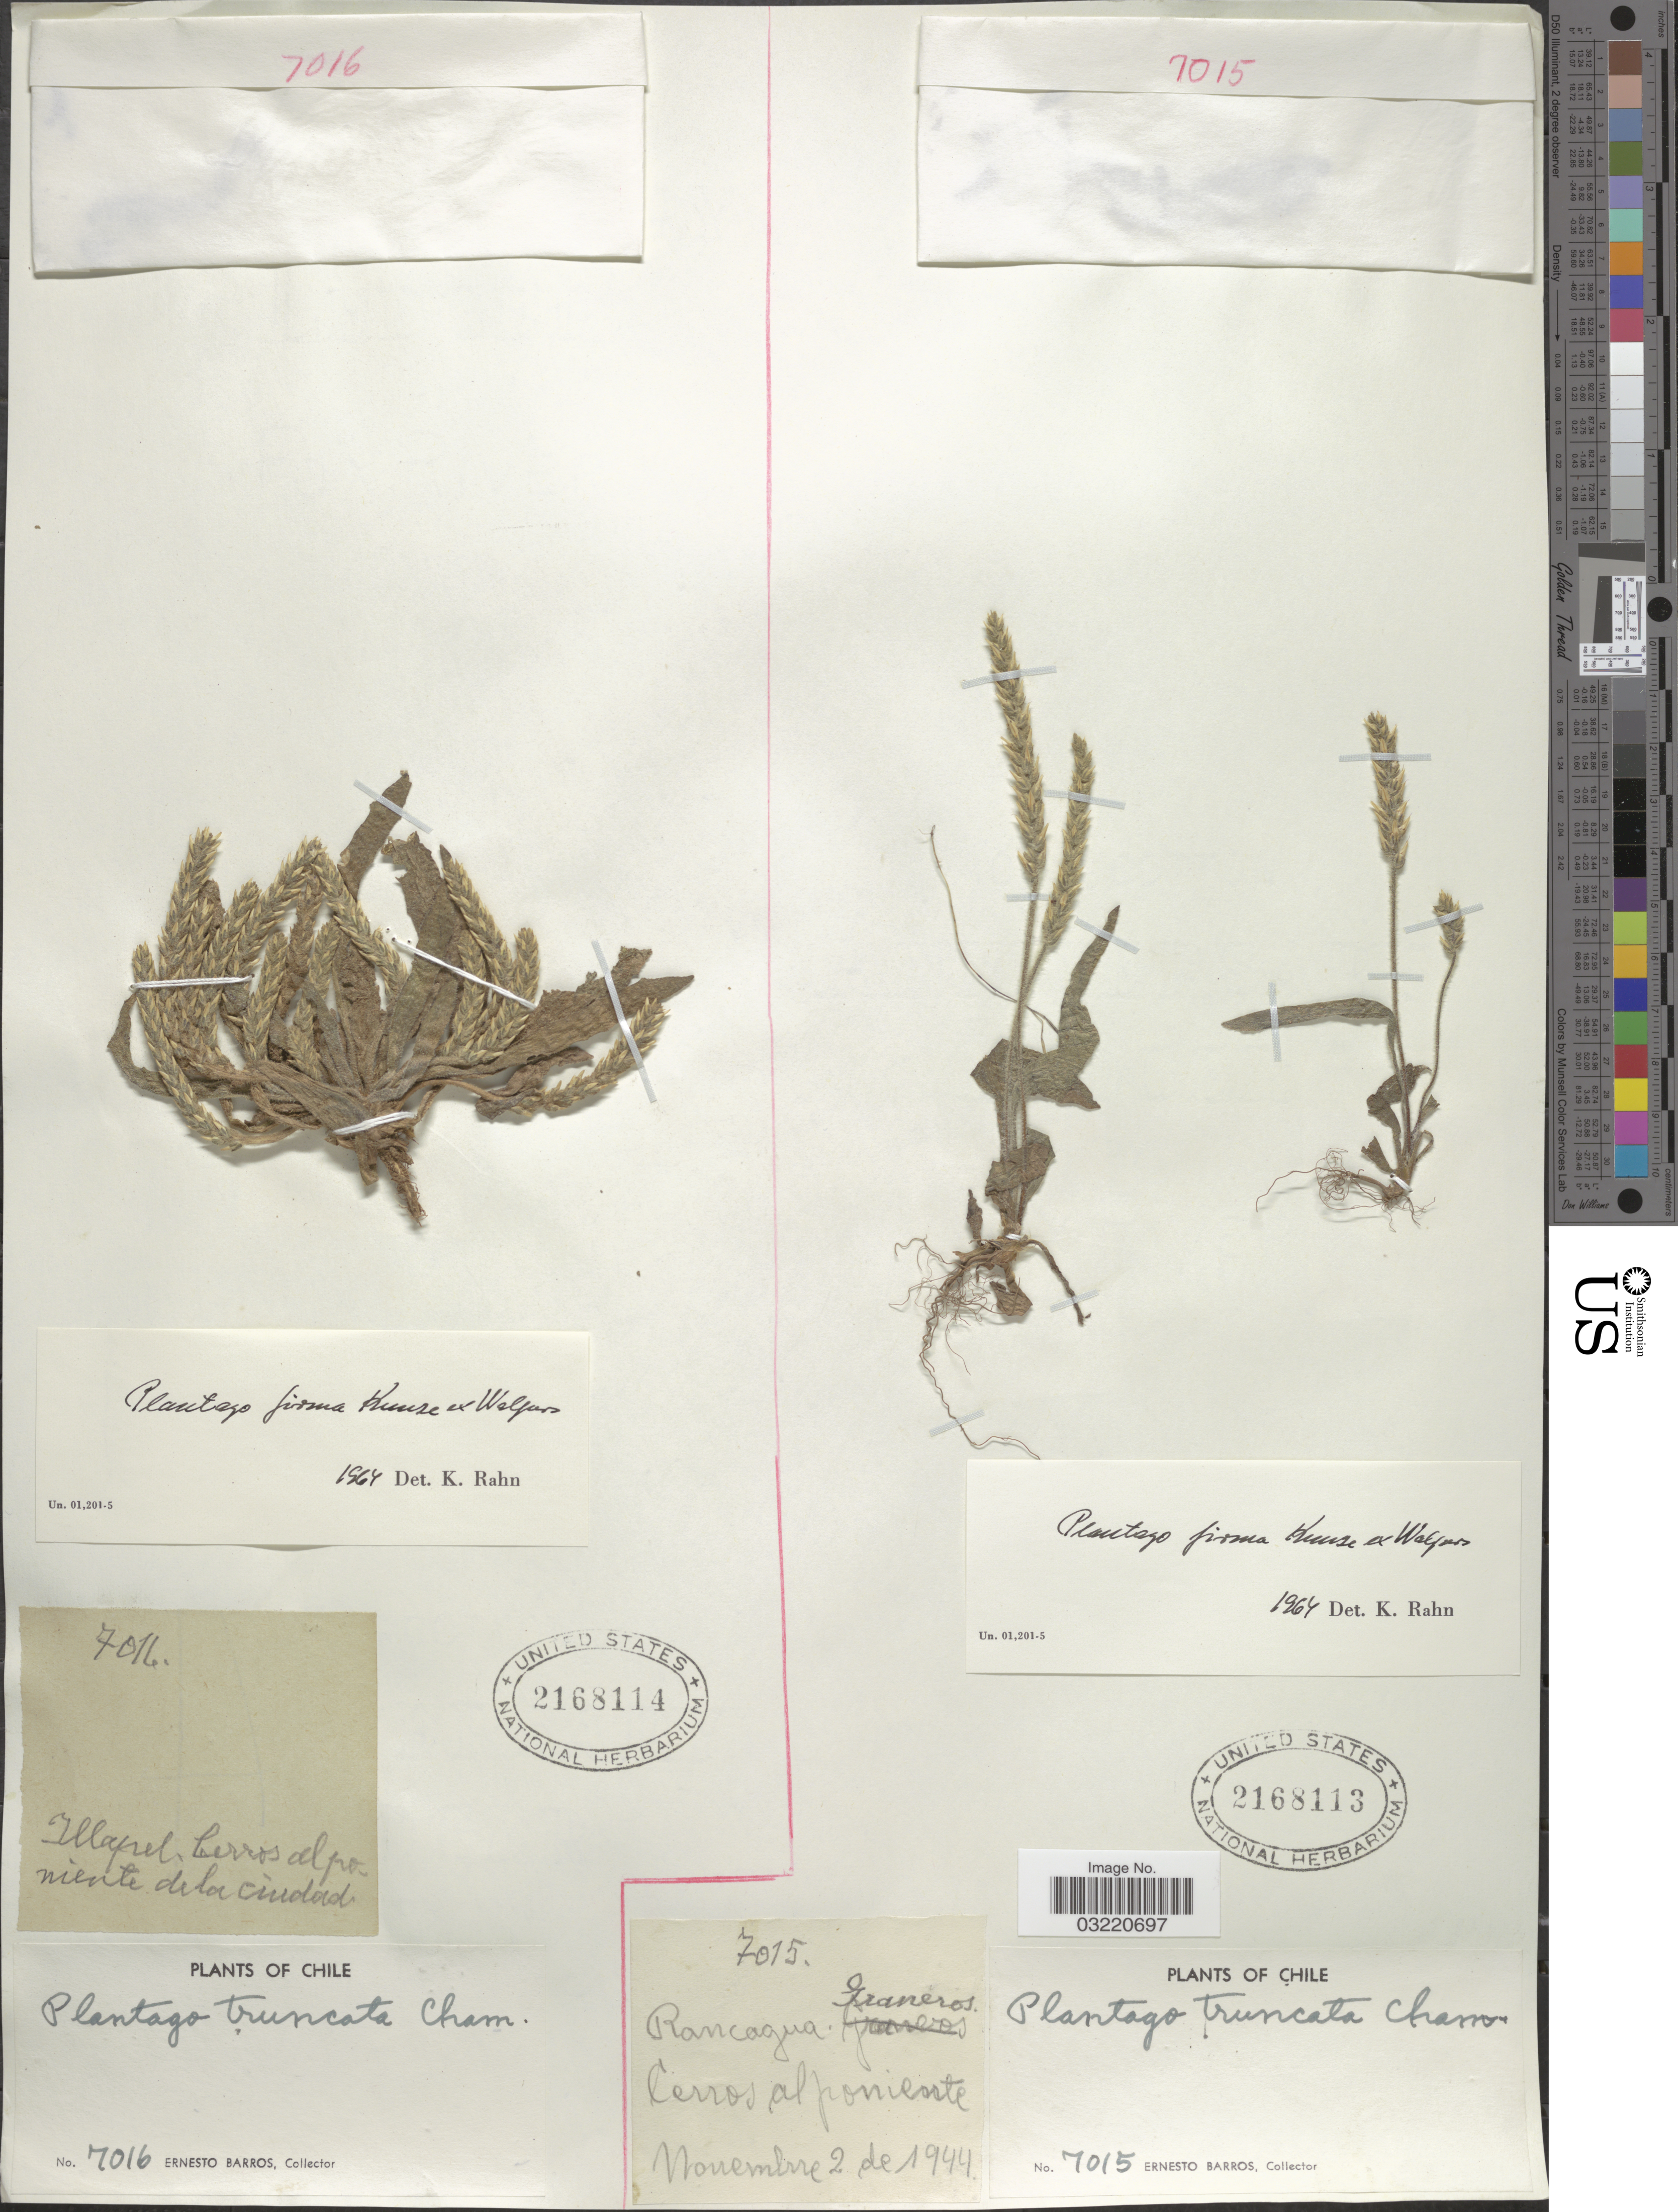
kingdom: Plantae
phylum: Tracheophyta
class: Magnoliopsida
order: Lamiales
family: Plantaginaceae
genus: Plantago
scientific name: Plantago firma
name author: Kunze ex Walp.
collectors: E. Barros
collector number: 7016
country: Chile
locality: Illapel. Cerros al poniente de la ciudad.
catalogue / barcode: US 2168114-2